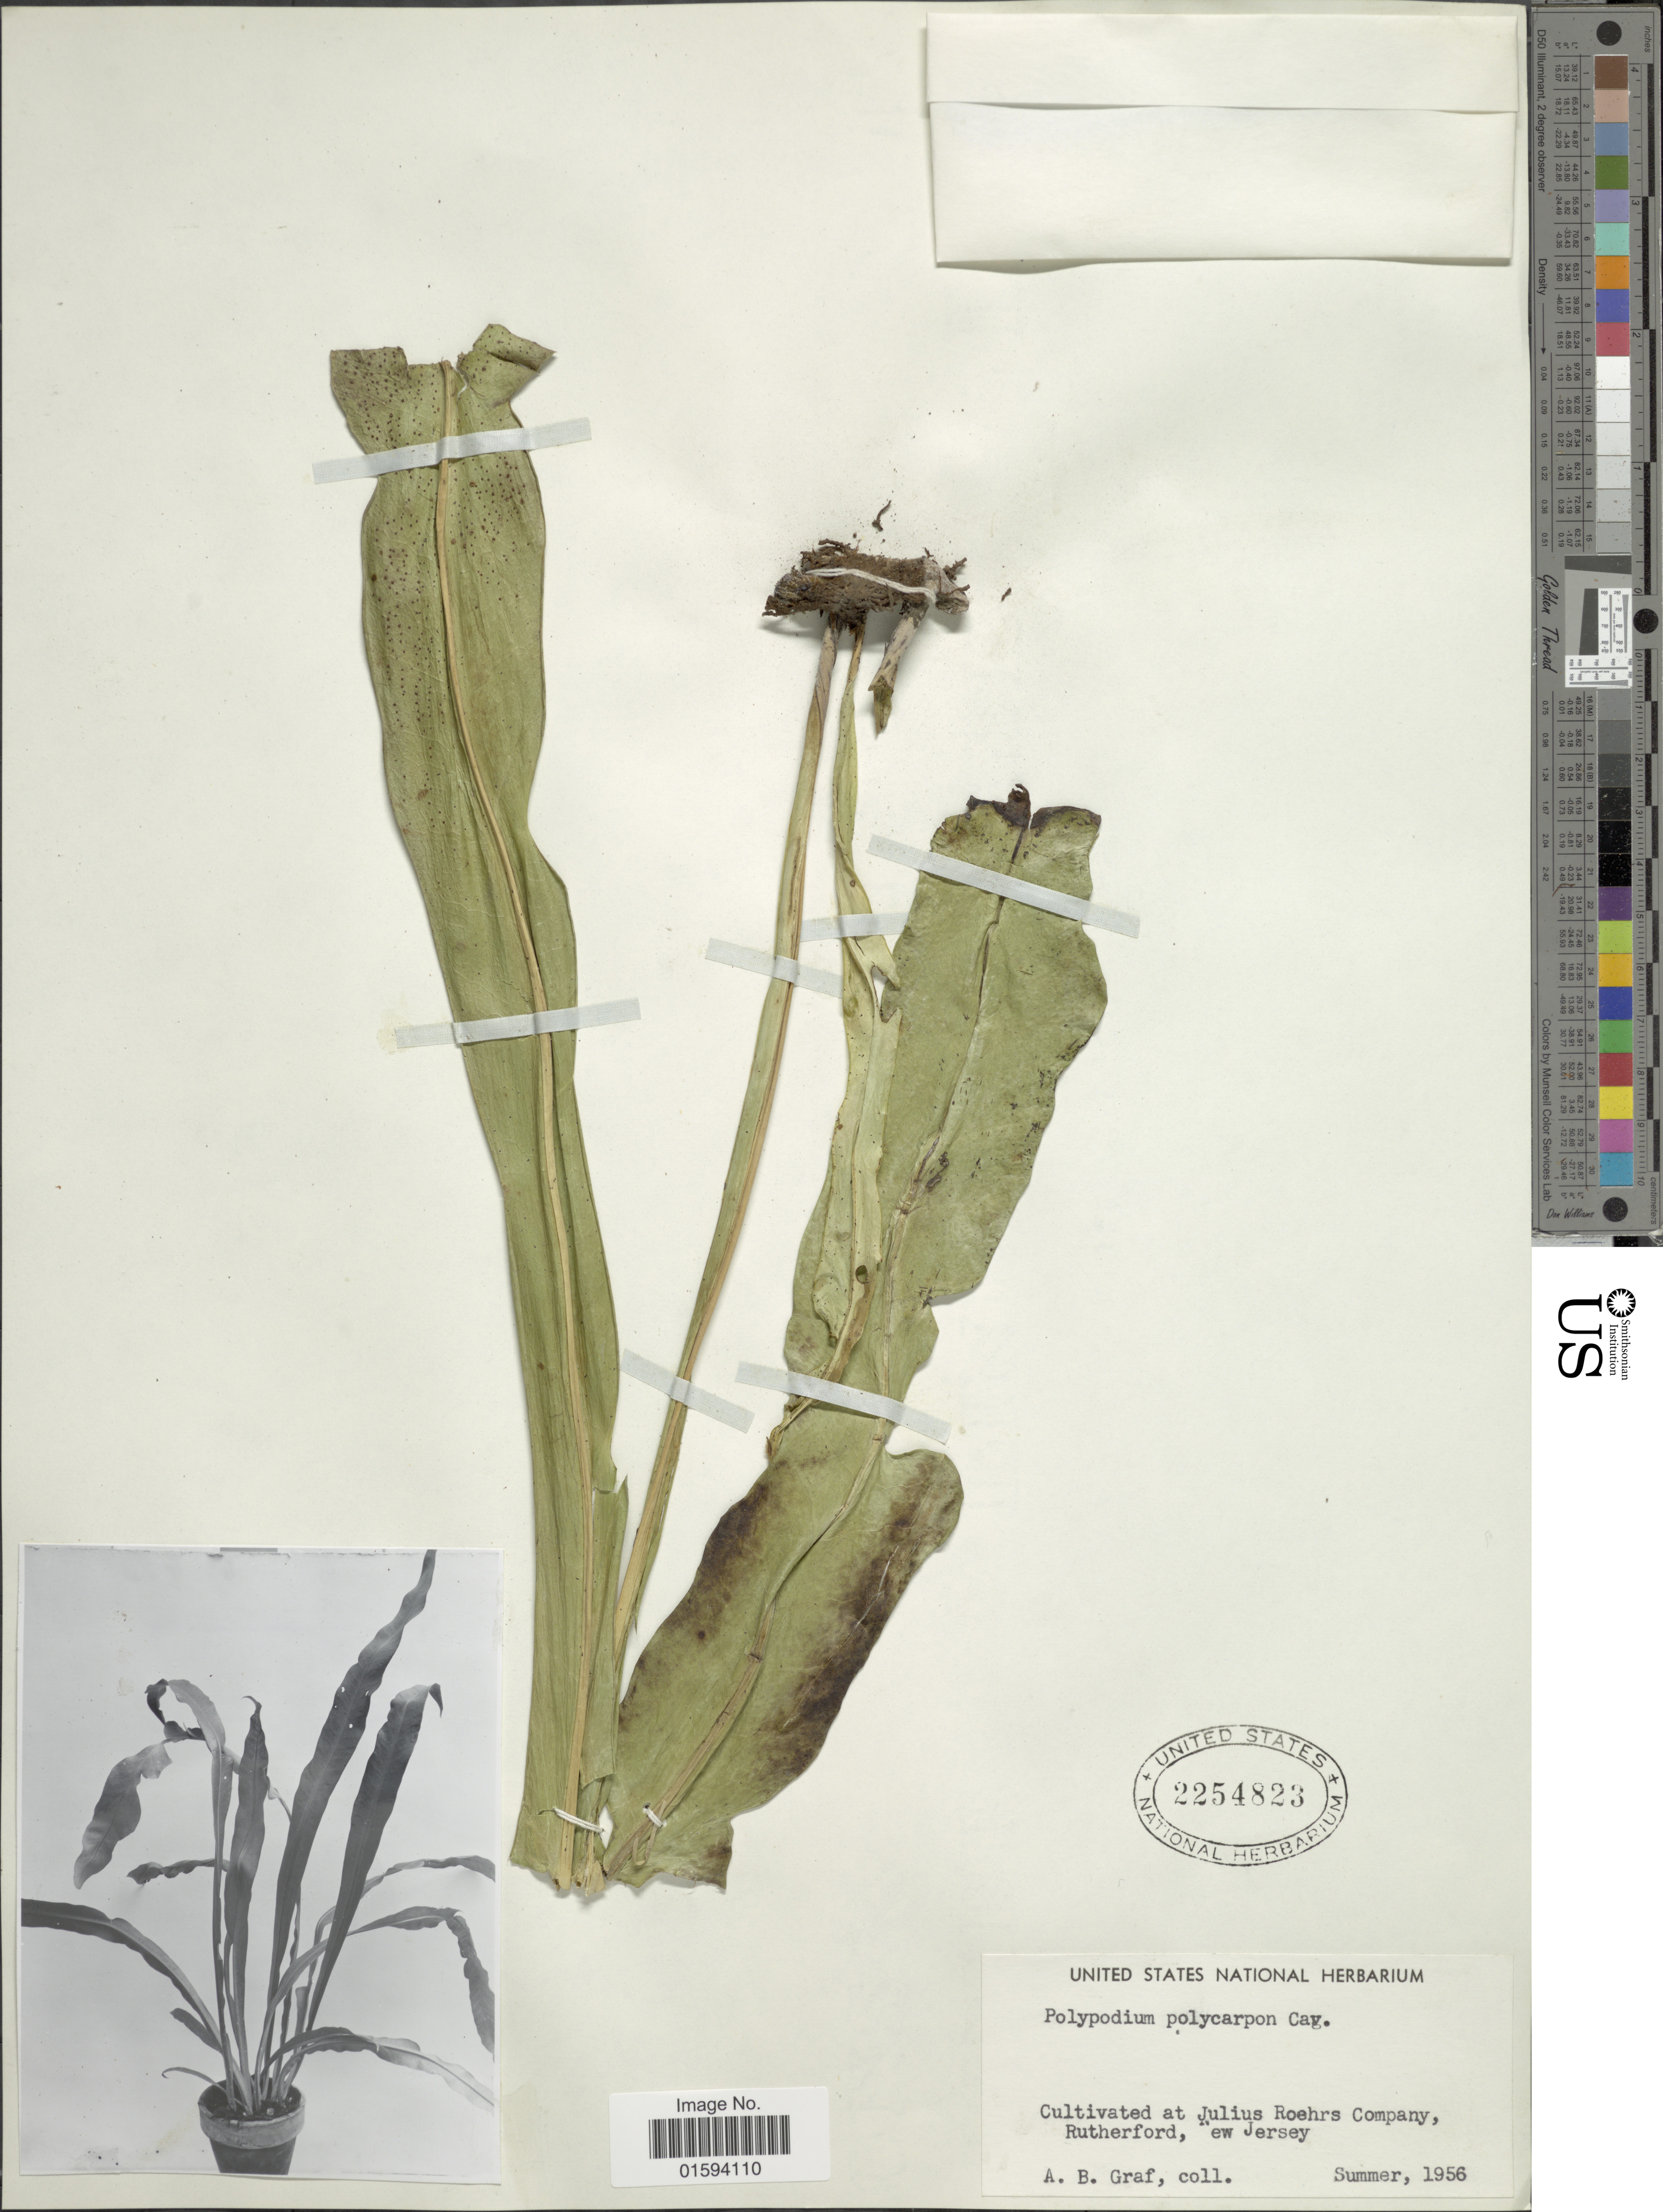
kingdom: Plantae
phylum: Tracheophyta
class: Polypodiopsida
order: Polypodiales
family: Polypodiaceae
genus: Polypodium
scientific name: Polypodium polycarpon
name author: Cav. ex Sw.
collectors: A. Graf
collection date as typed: Summer 1956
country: United States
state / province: New Jersey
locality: At Julius Roehrs Company, Rutherford, New Jersey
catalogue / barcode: US 2254823